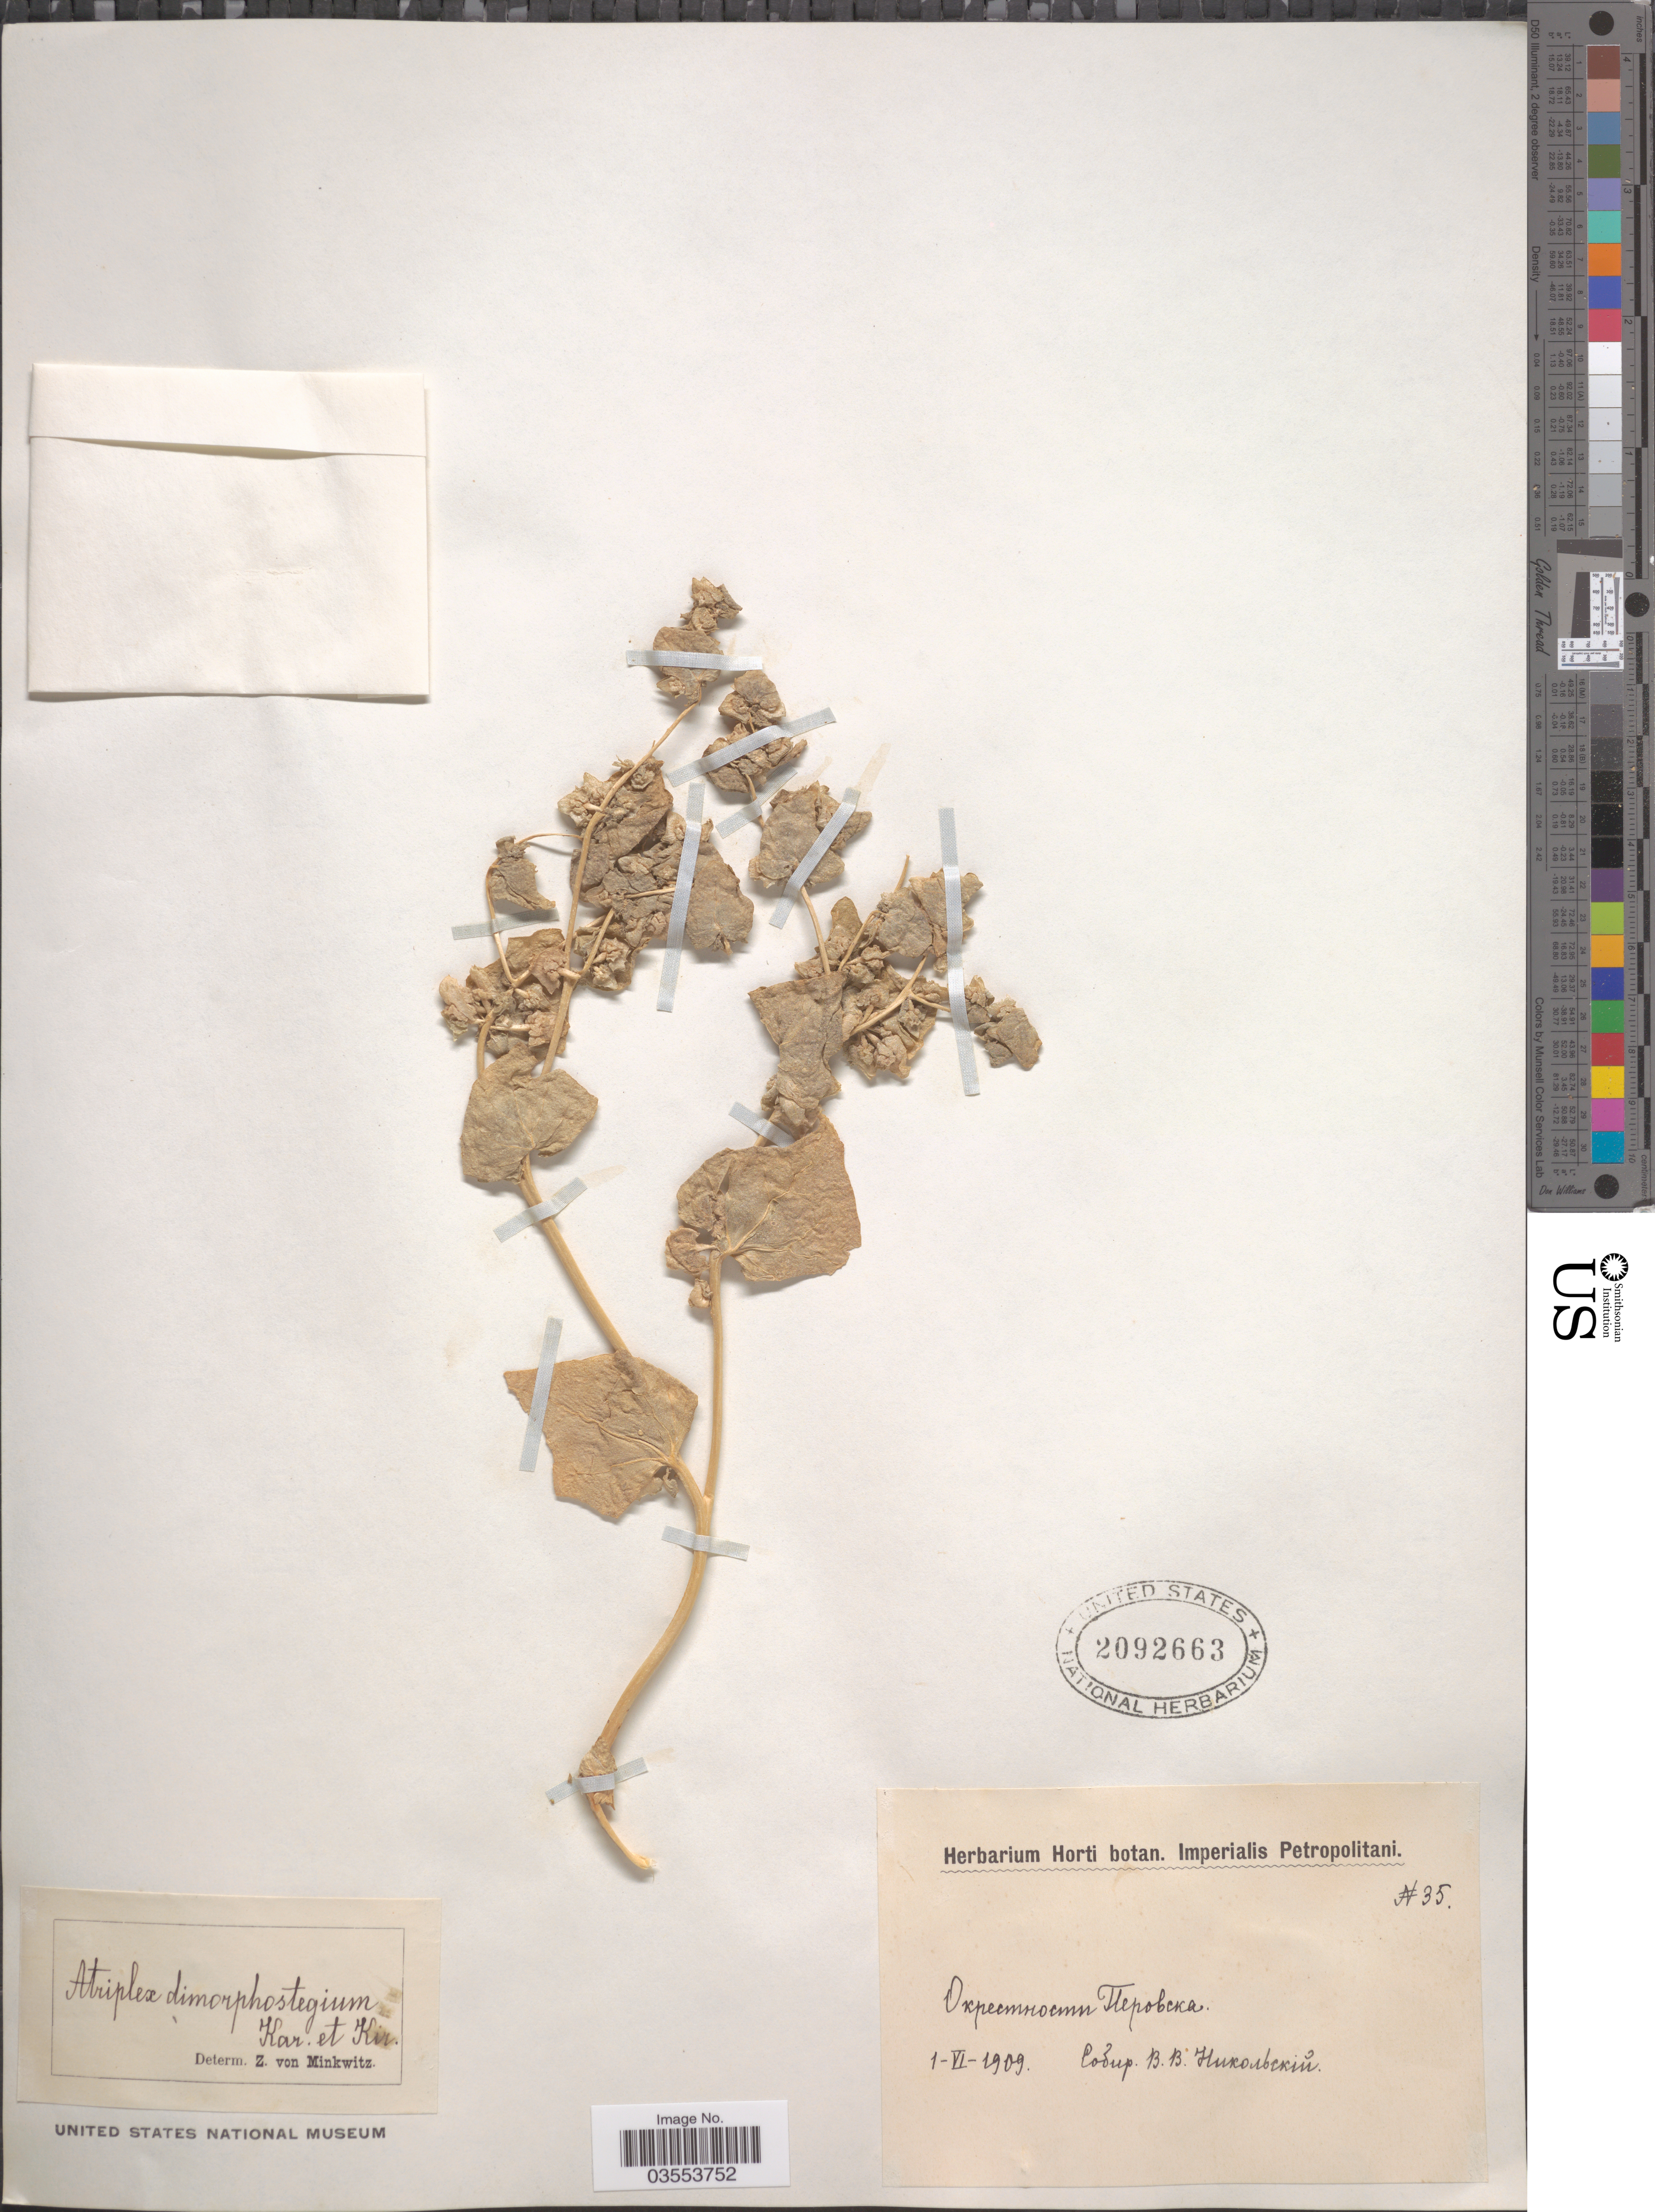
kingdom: Plantae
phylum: Tracheophyta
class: Magnoliopsida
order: Caryophyllales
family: Amaranthaceae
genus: Atriplex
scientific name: Atriplex dimorphostegia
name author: Kar. & Kir.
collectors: V. Nikolskiy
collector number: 35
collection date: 1909-06-01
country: Kazakhstan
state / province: Qyzylorda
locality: Vicinity of Perovsk (now city Qyzylorda).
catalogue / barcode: US 2092663